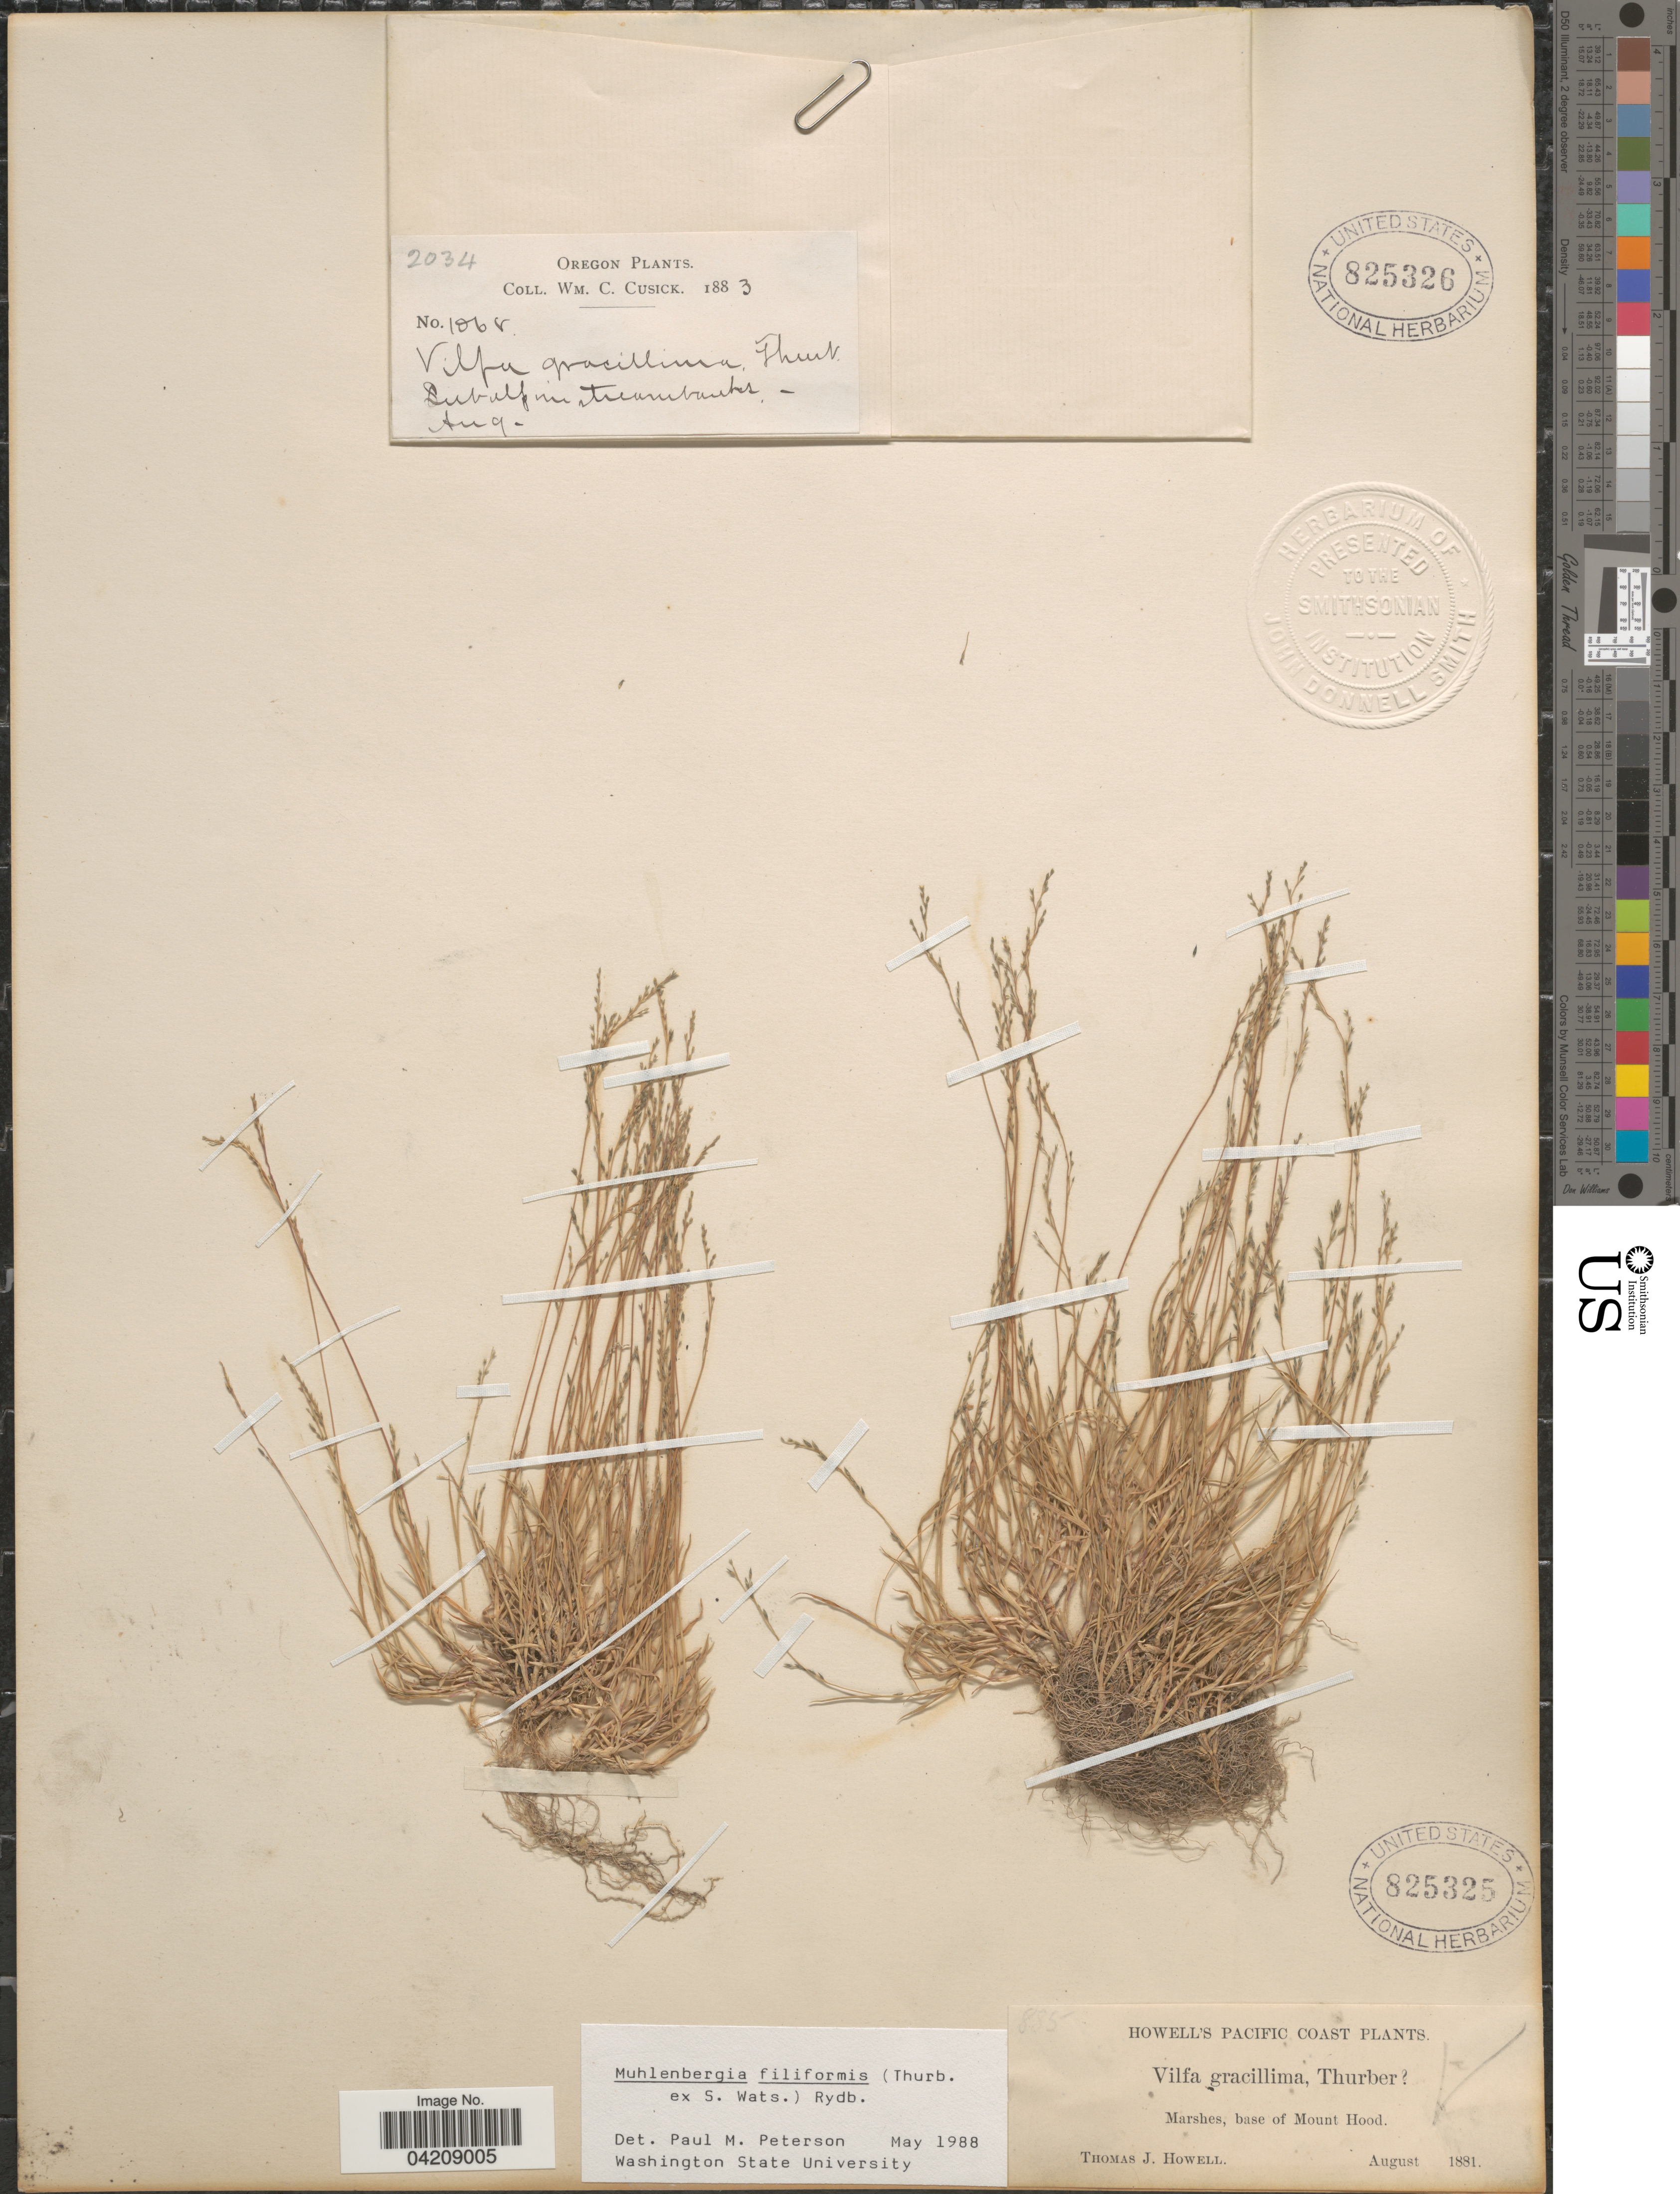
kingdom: Plantae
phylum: Tracheophyta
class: Liliopsida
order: Poales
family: Poaceae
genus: Muhlenbergia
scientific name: Muhlenbergia filiformis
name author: (Thurb. ex S. Watson) Rydb.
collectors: W. C. Cusick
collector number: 1868*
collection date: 1883-08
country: United States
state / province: Oregon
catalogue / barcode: US 825326-2